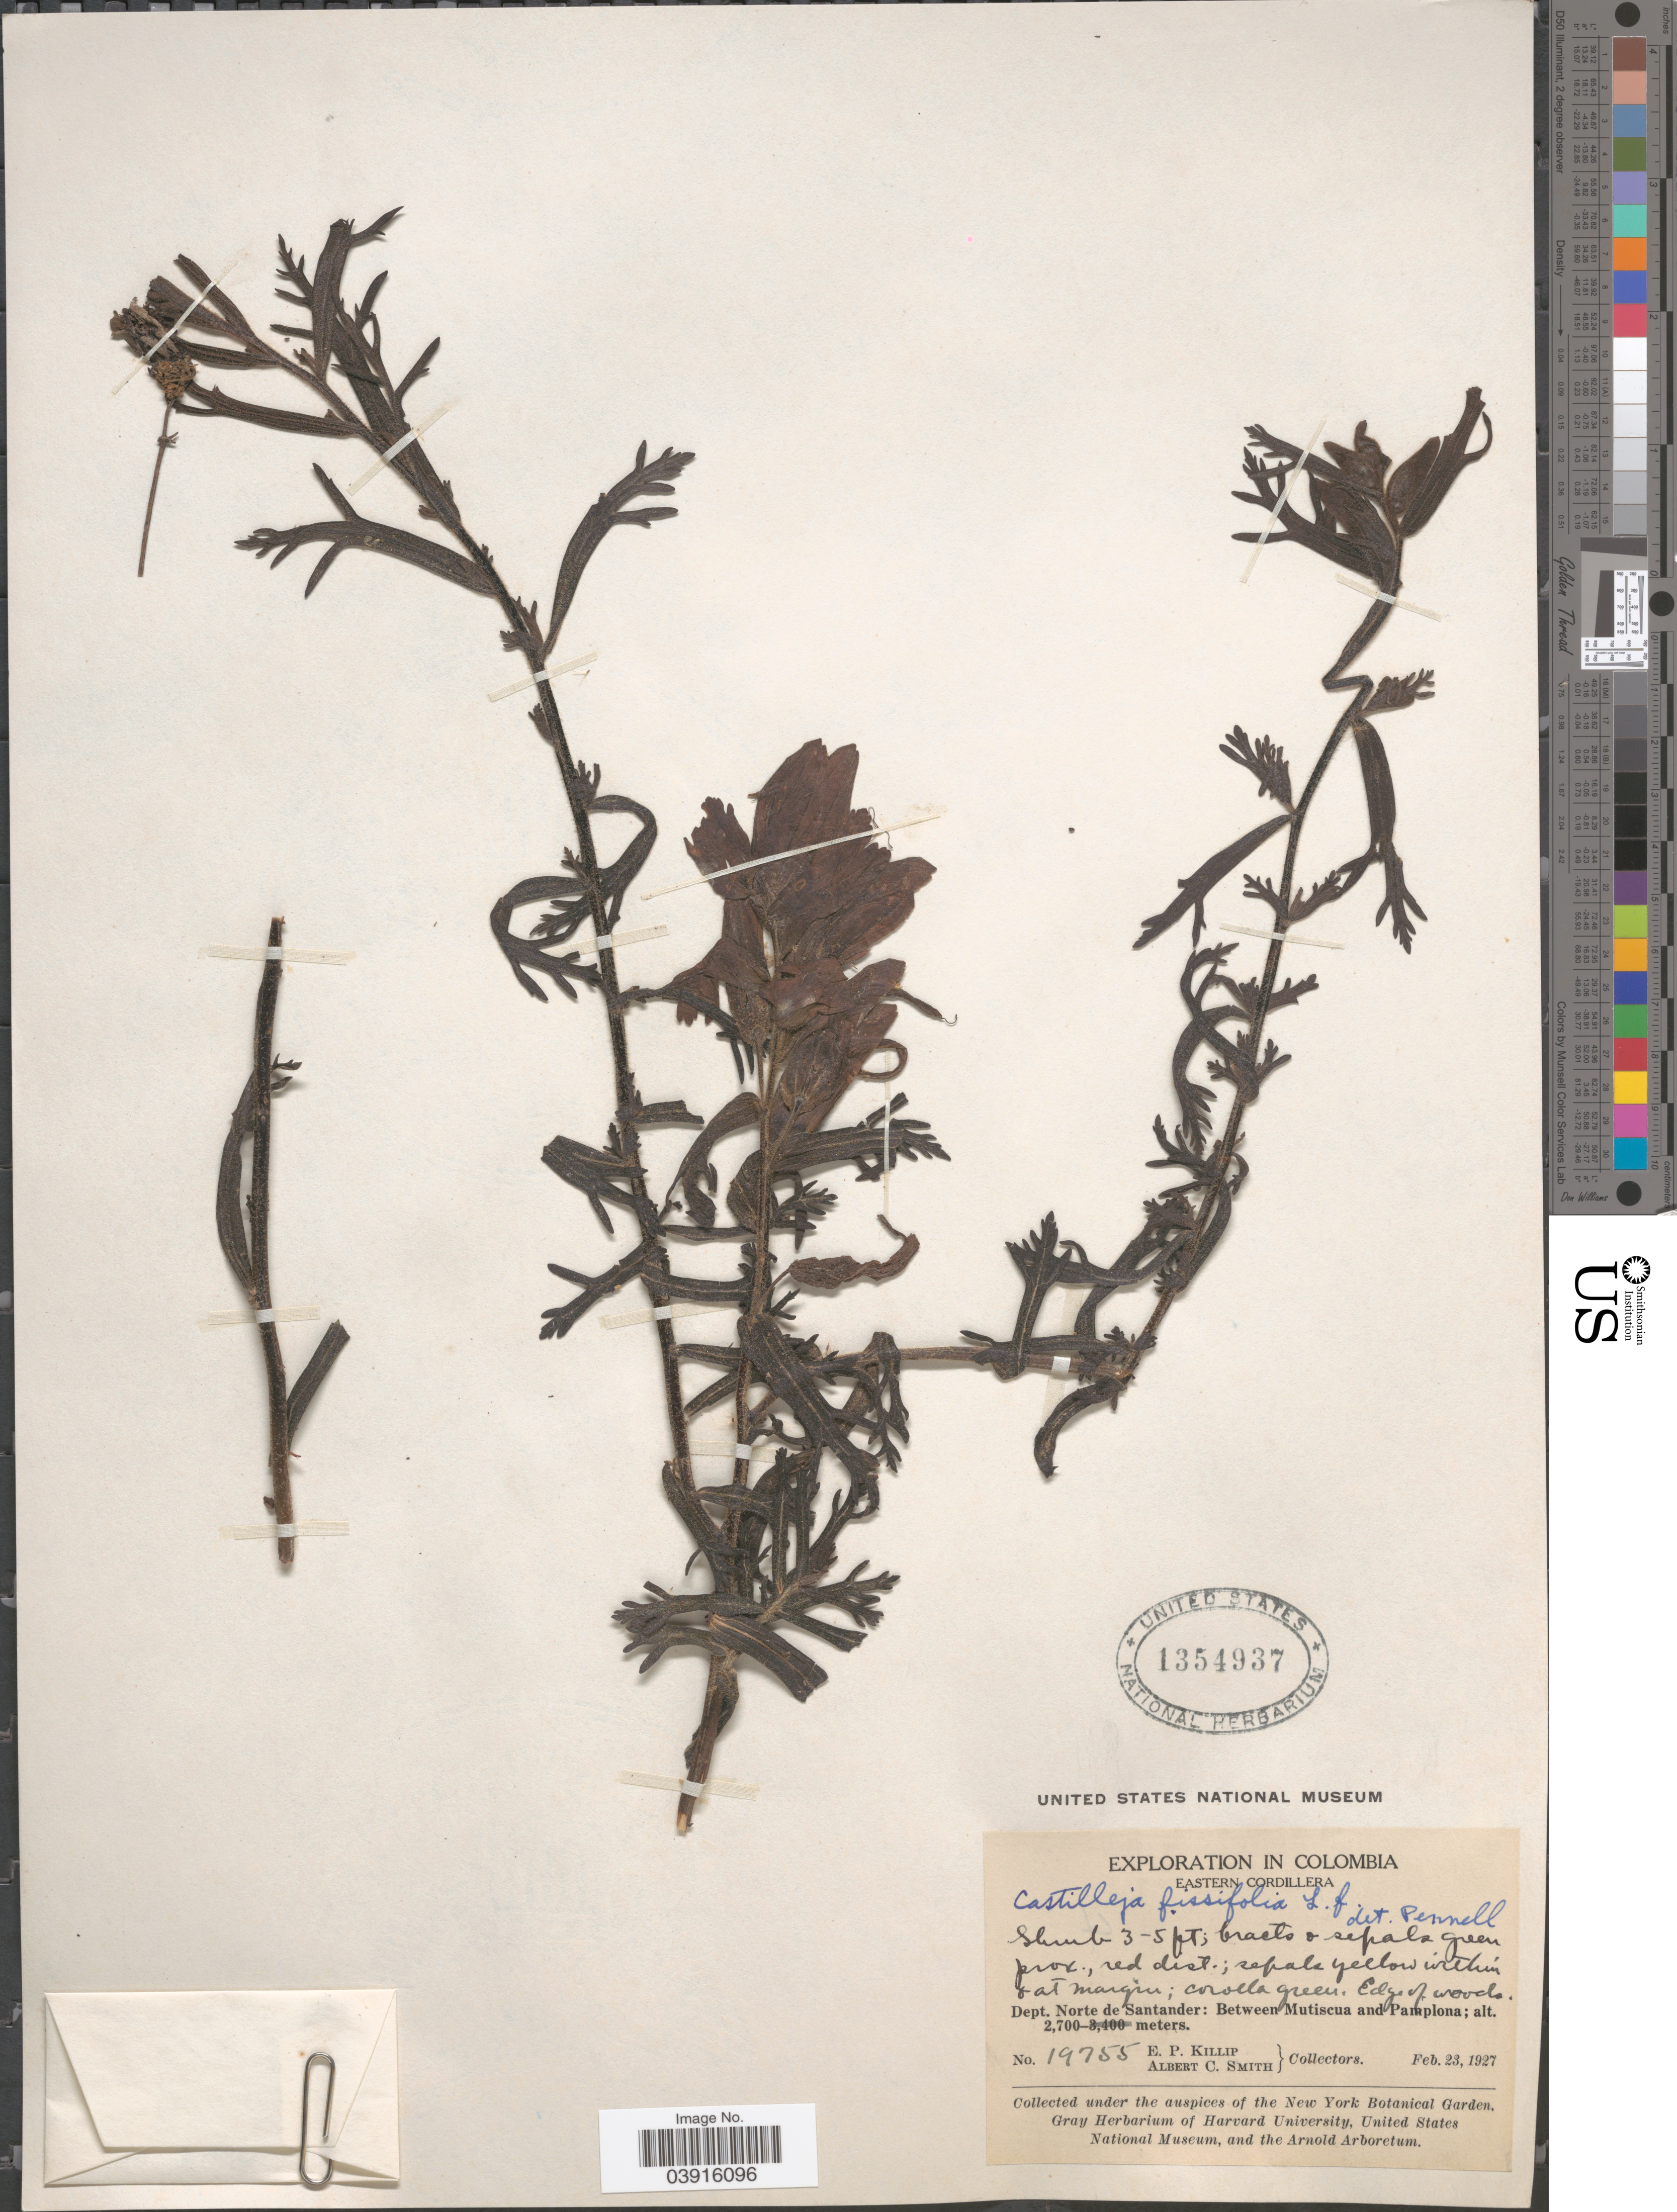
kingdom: Plantae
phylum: Tracheophyta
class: Magnoliopsida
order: Lamiales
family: Orobanchaceae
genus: Castilleja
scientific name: Castilleja fissifolia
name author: L. f.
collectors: E. P. Killip & A. C. Smith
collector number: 19755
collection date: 1927-02-23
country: Colombia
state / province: Norte de Santander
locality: Eastern Cordillera. Dept. Norte de Santander: Between Mutiscua and Pamplona.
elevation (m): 2700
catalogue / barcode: US 1354937